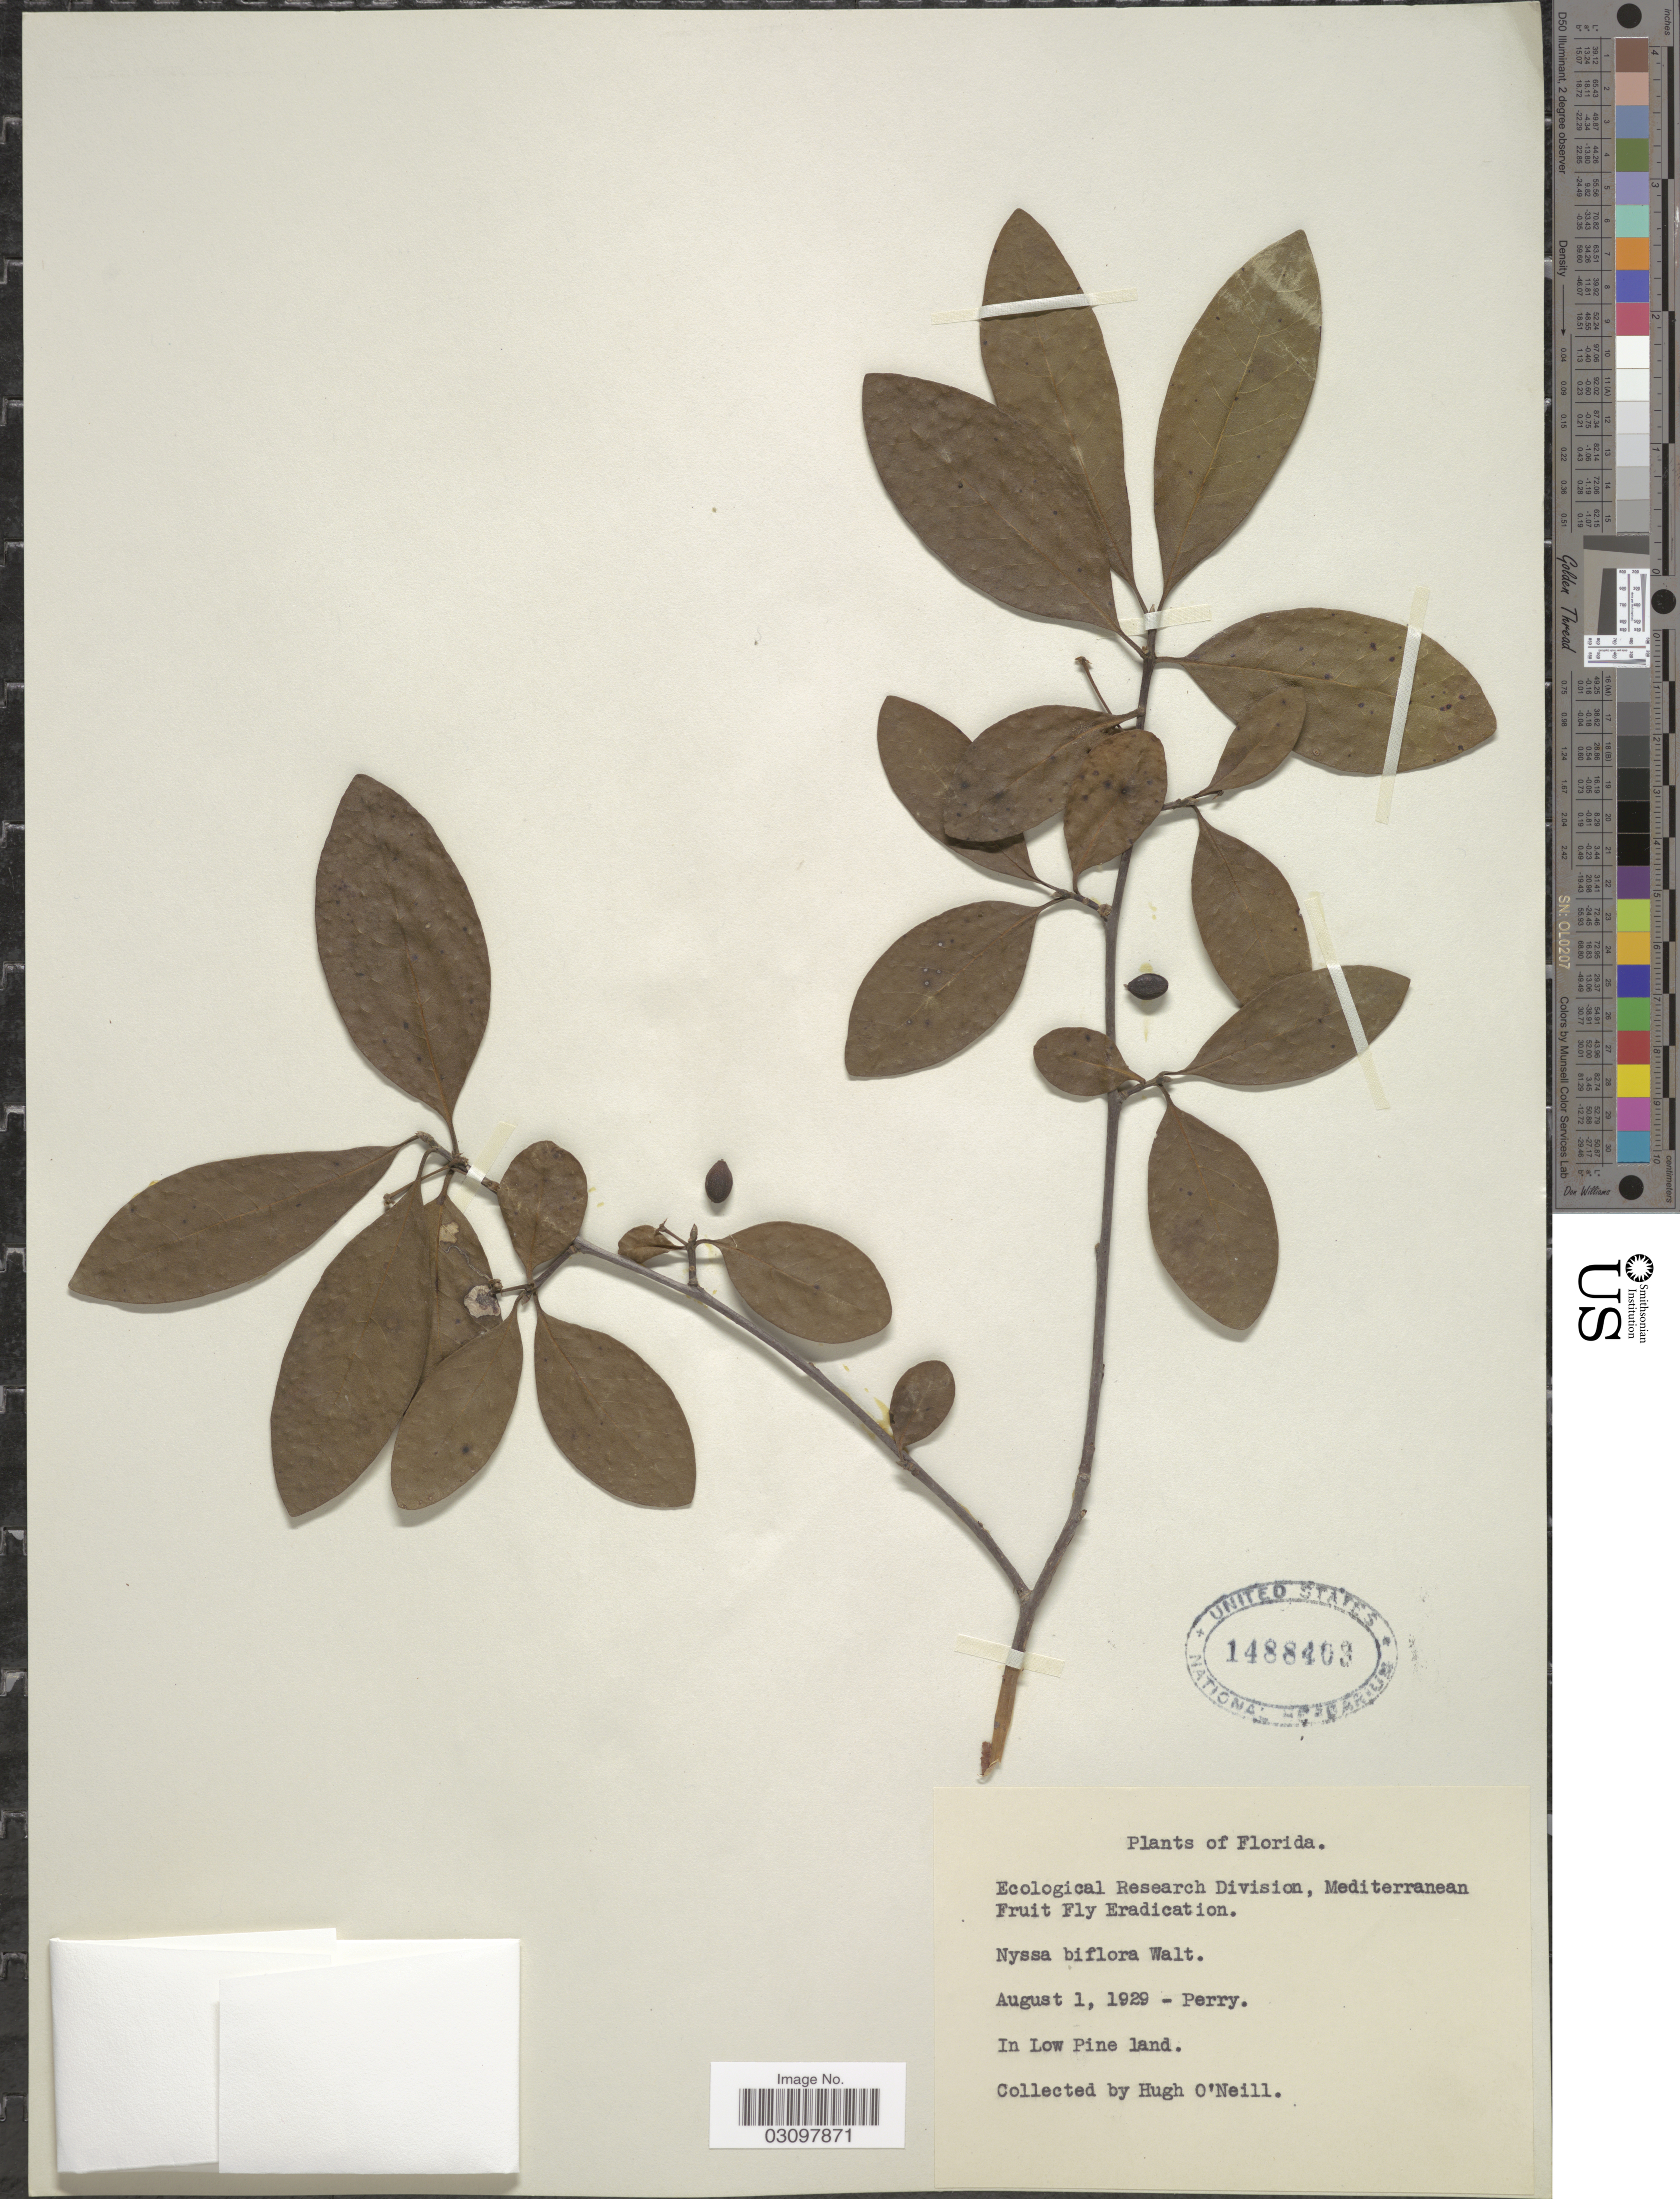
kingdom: Plantae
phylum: Tracheophyta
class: Magnoliopsida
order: Cornales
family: Nyssaceae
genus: Nyssa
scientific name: Nyssa biflora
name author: Walter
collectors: H. O'Neill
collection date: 1929-08-01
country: United States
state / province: Florida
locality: Perry.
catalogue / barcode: US 1488403